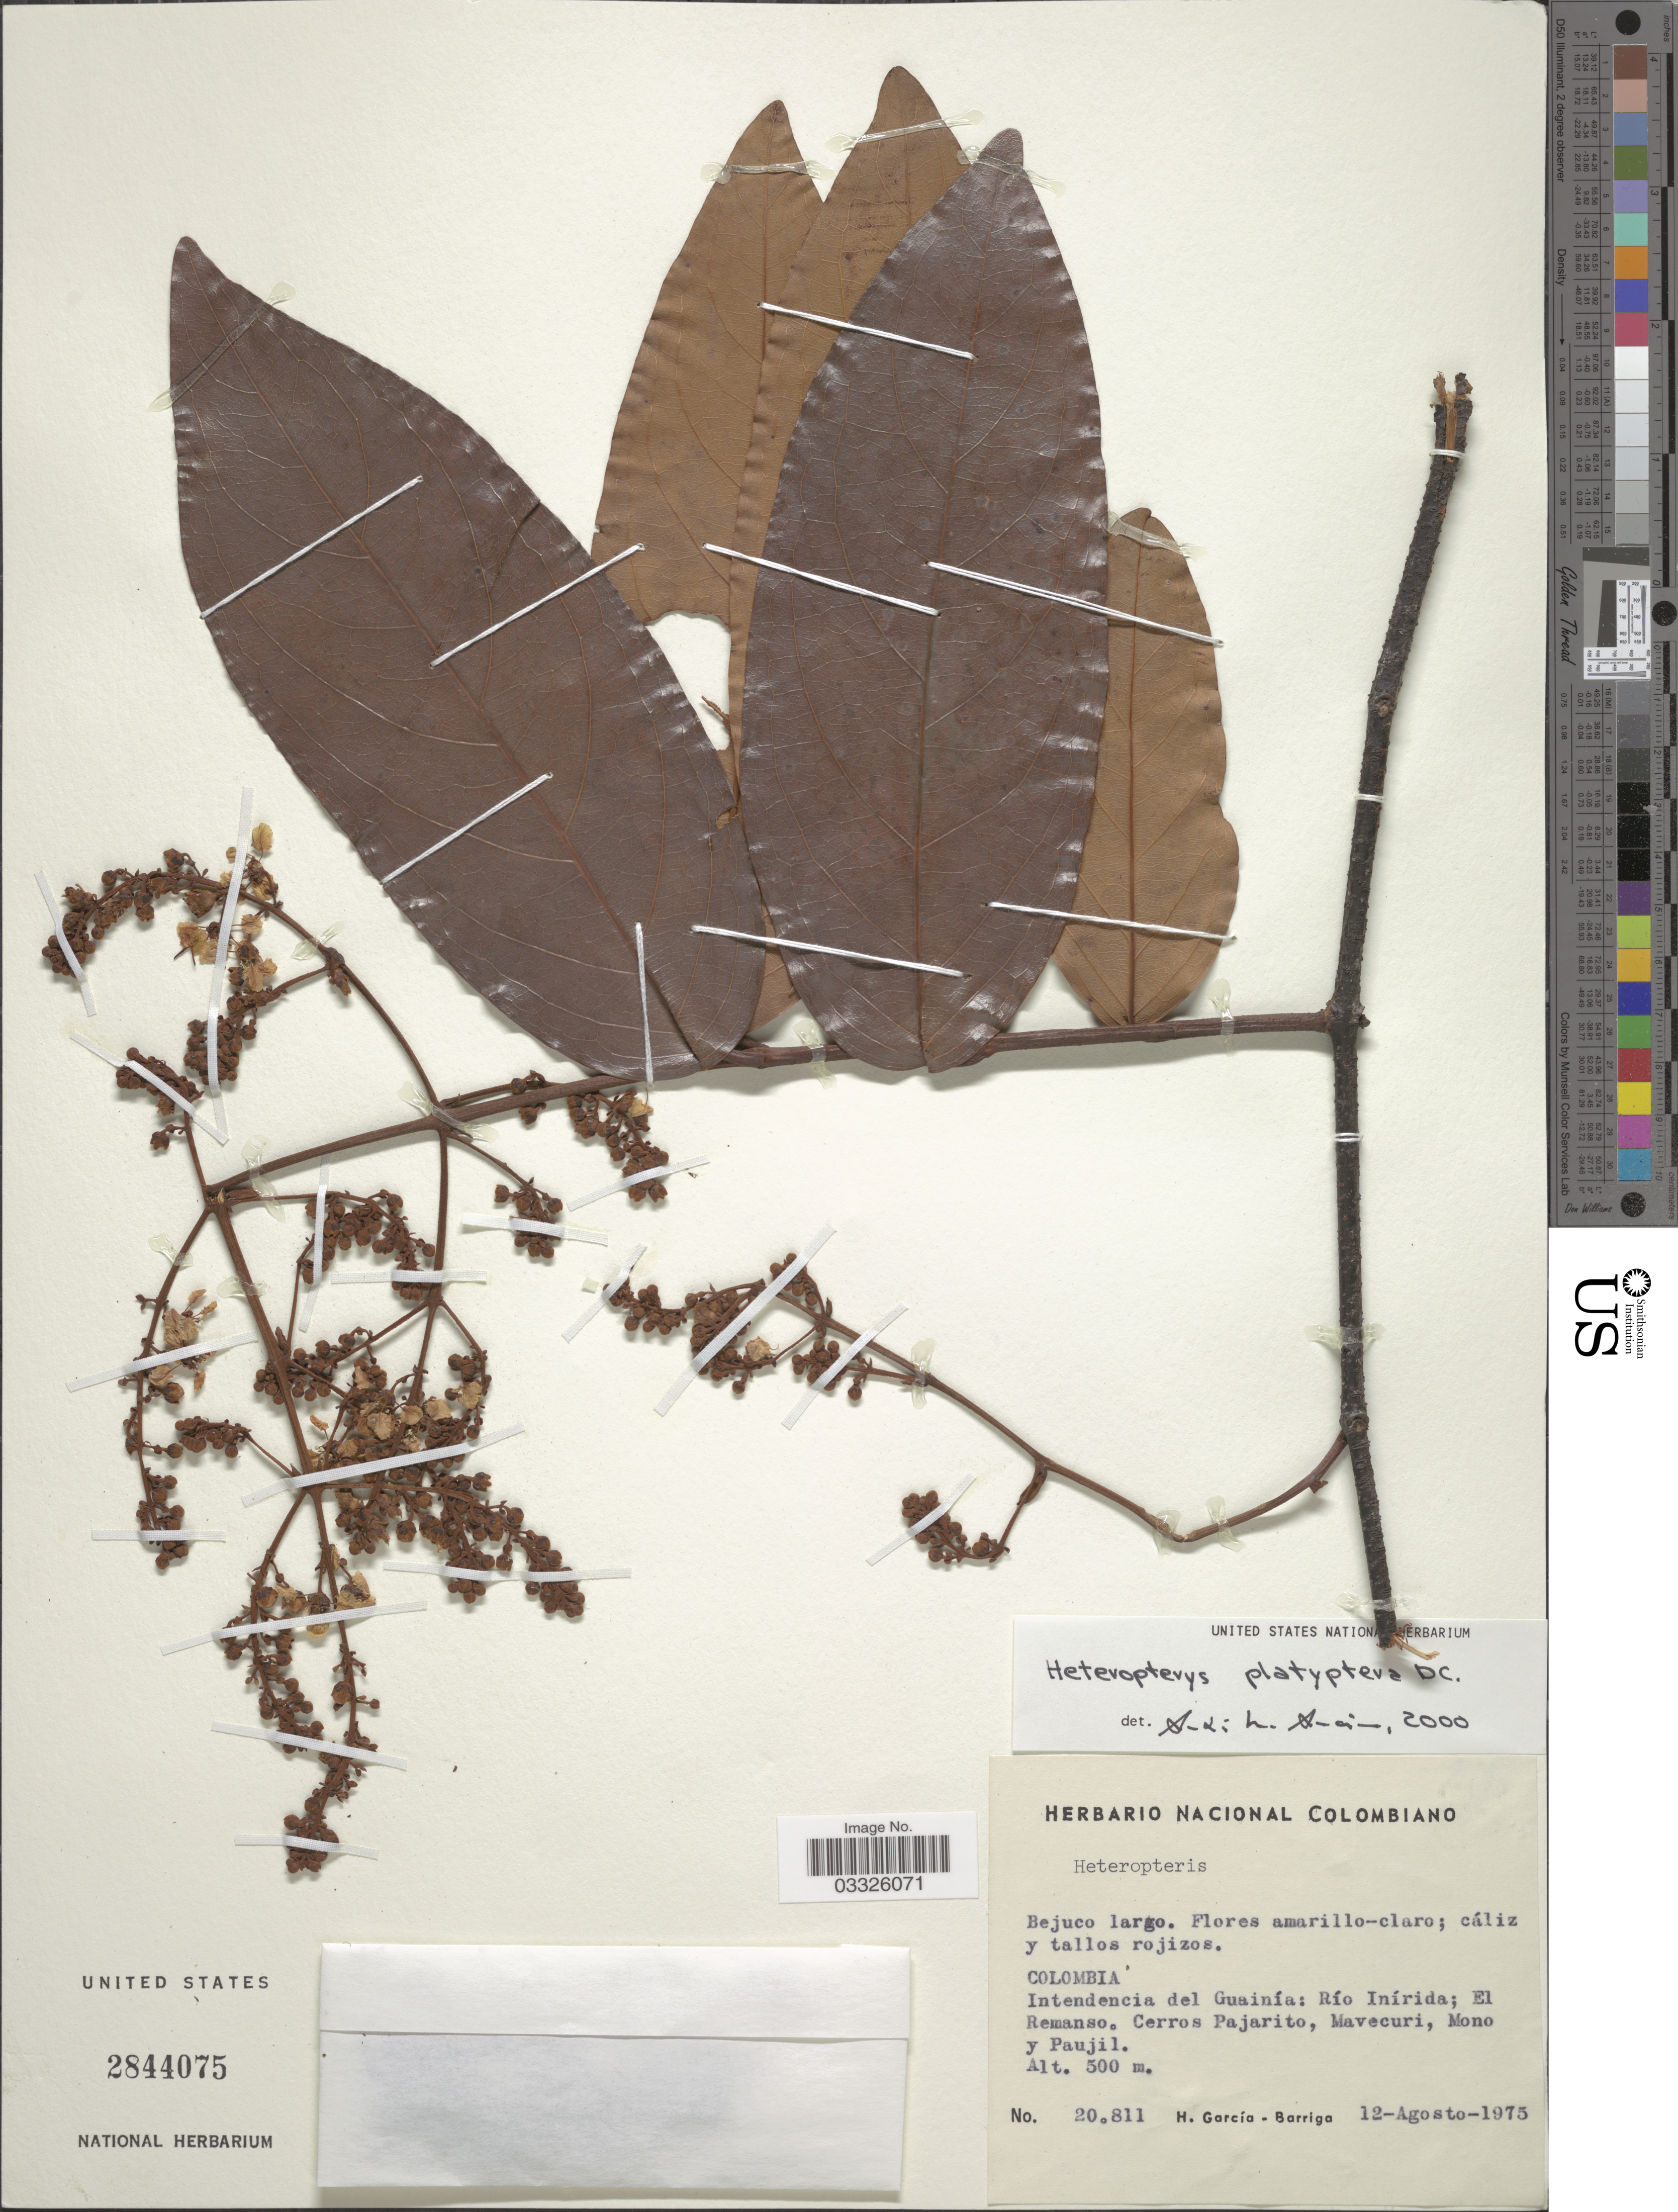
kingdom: Plantae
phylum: Tracheophyta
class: Magnoliopsida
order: Malpighiales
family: Malpighiaceae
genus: Heteropterys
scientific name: Heteropterys platyptera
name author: DC.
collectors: H. García Barriga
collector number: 20811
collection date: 1975-08-12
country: Colombia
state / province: Guainía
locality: Intendencia del Guainía: Río Inírida; El Remanso. Cerros Pajarito, Mavecuri, Mono y Paujil.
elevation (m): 500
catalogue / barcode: US 2844075